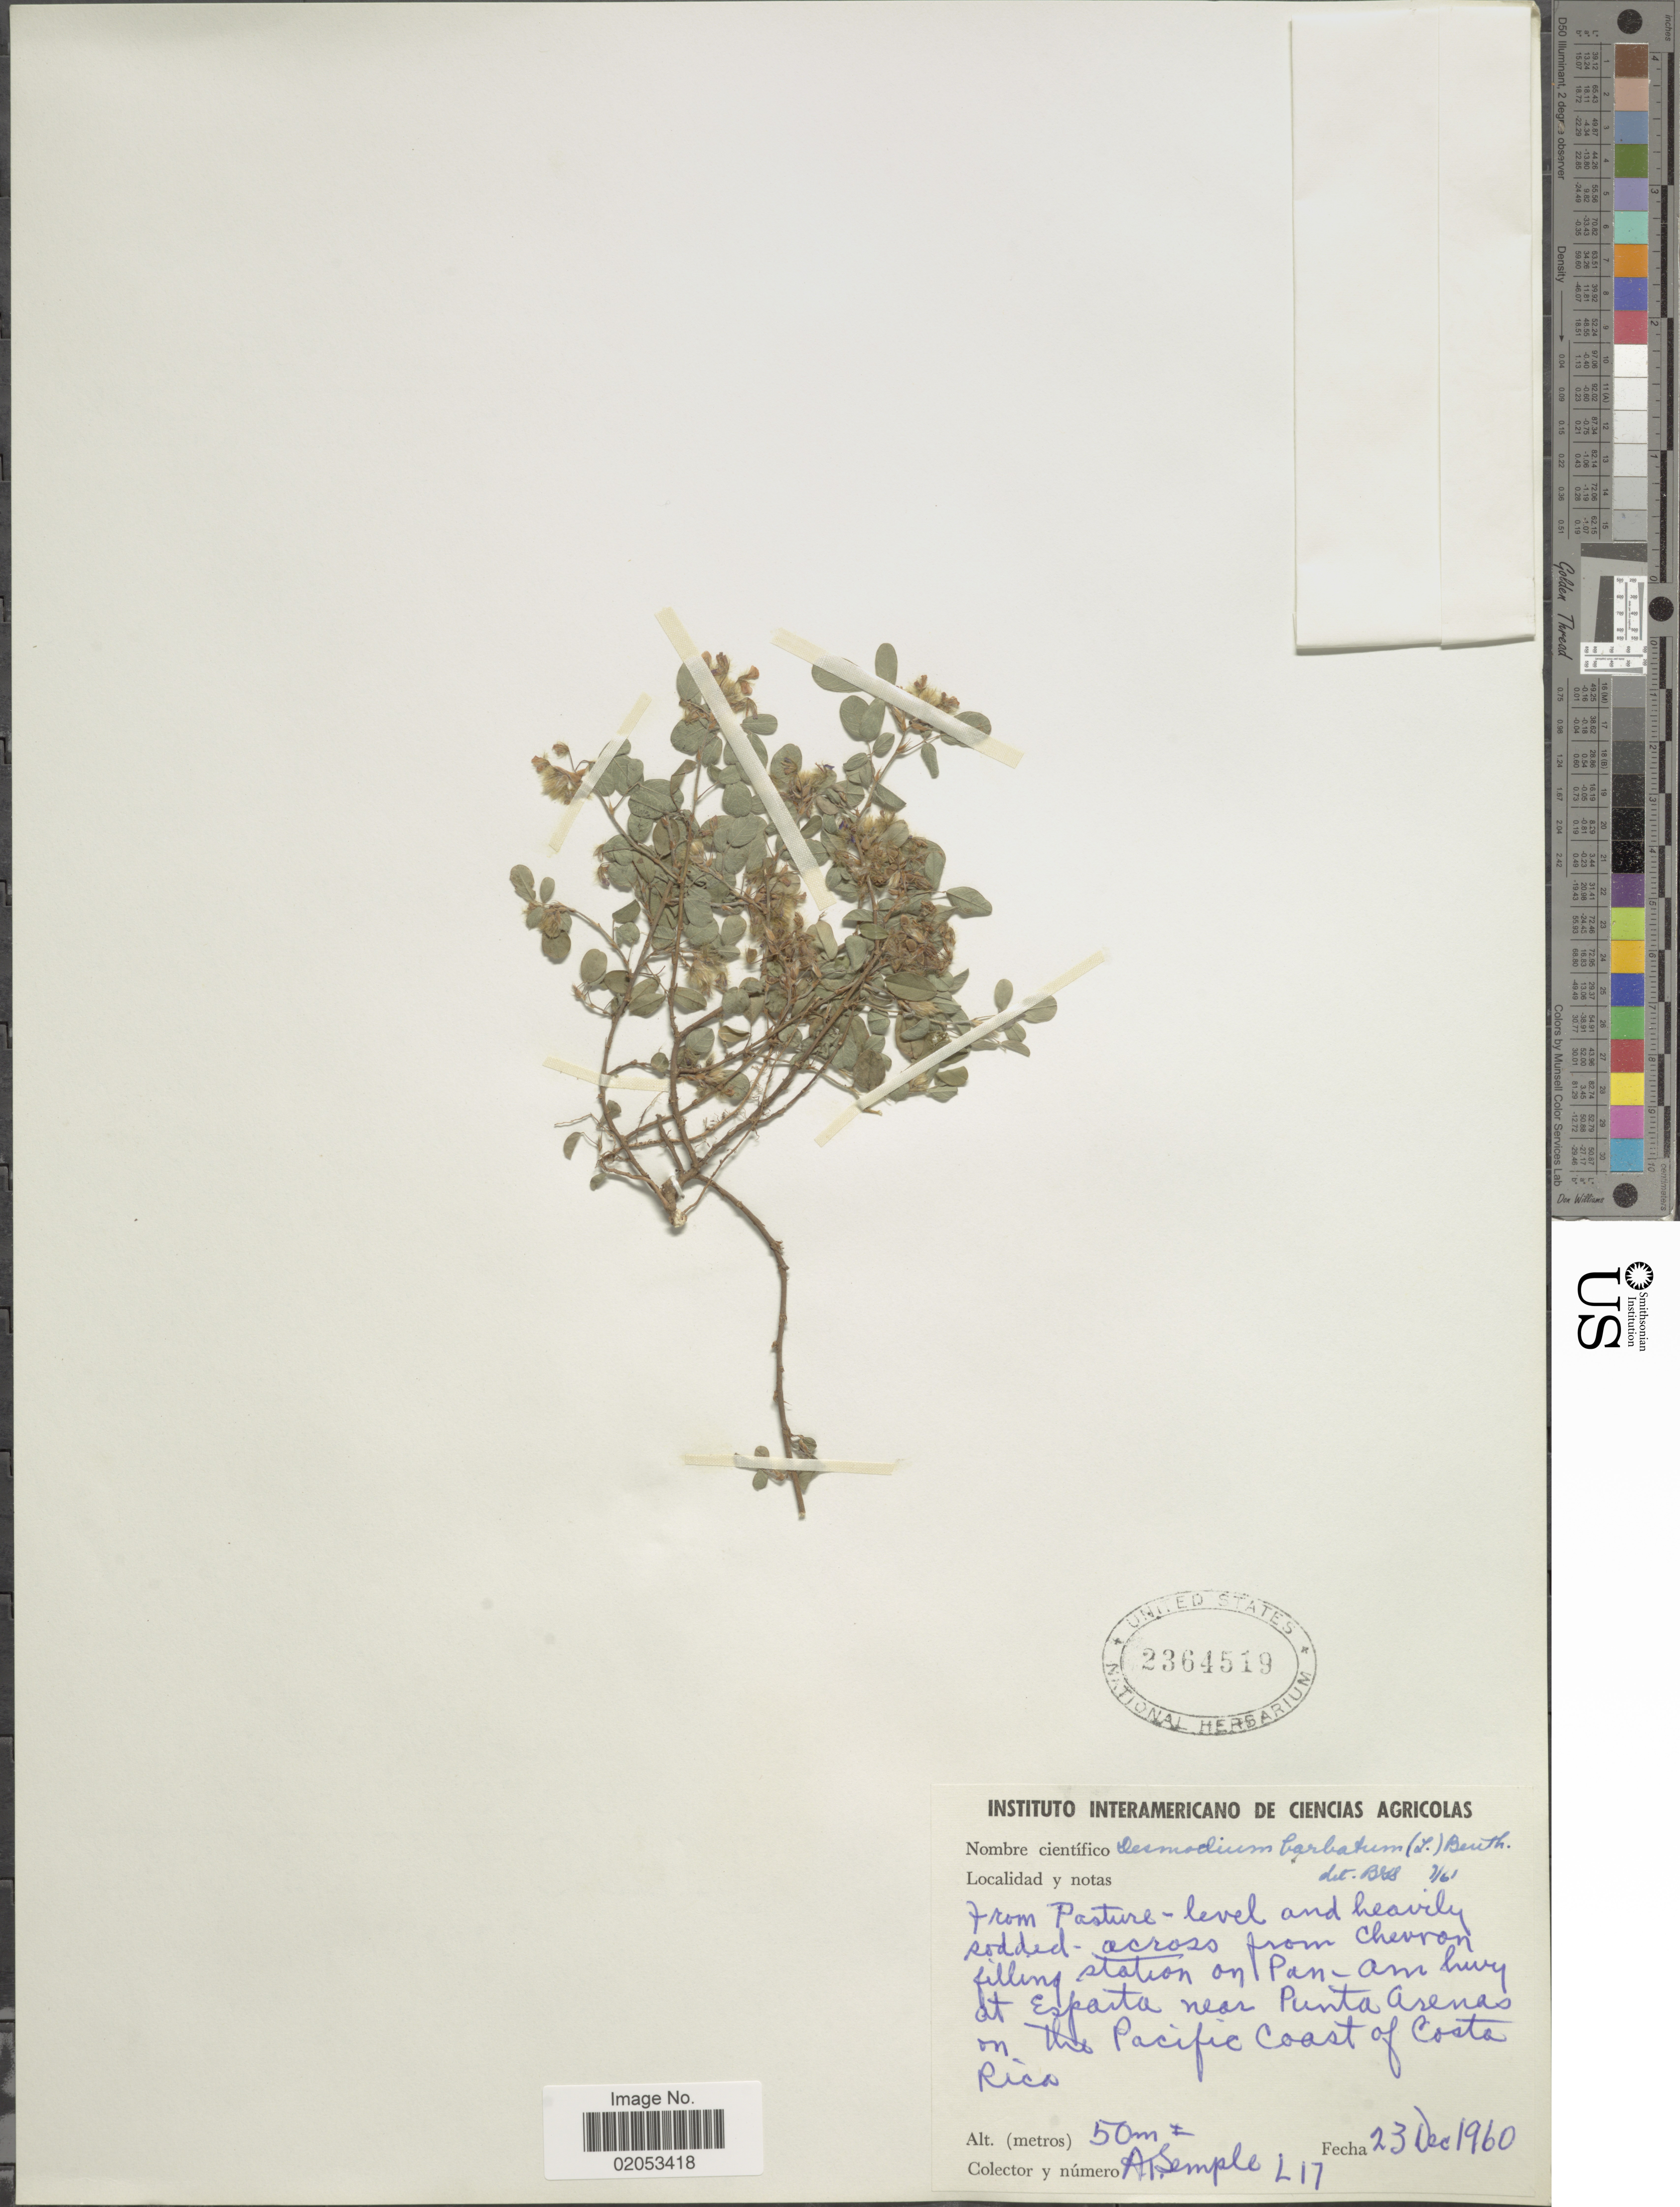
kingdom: Plantae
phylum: Tracheophyta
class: Magnoliopsida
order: Fabales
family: Fabaceae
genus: Grona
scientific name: Grona barbata var. barbata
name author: (L.) H. Ohashi & K. Ohashi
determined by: Strong, Mark T., (BOT), Smithsonian Institution - National Museum of Natural History (UNITED STATES)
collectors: A. Semple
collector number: L 17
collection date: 1960-12-23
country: Costa Rica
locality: From pasture-level and heavily sodded - across from Chevron filling station on Pan-Am hwy at Esparta near Punta Arenas on the Pacific Coast of Costa Rica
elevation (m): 50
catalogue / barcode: US 2364519